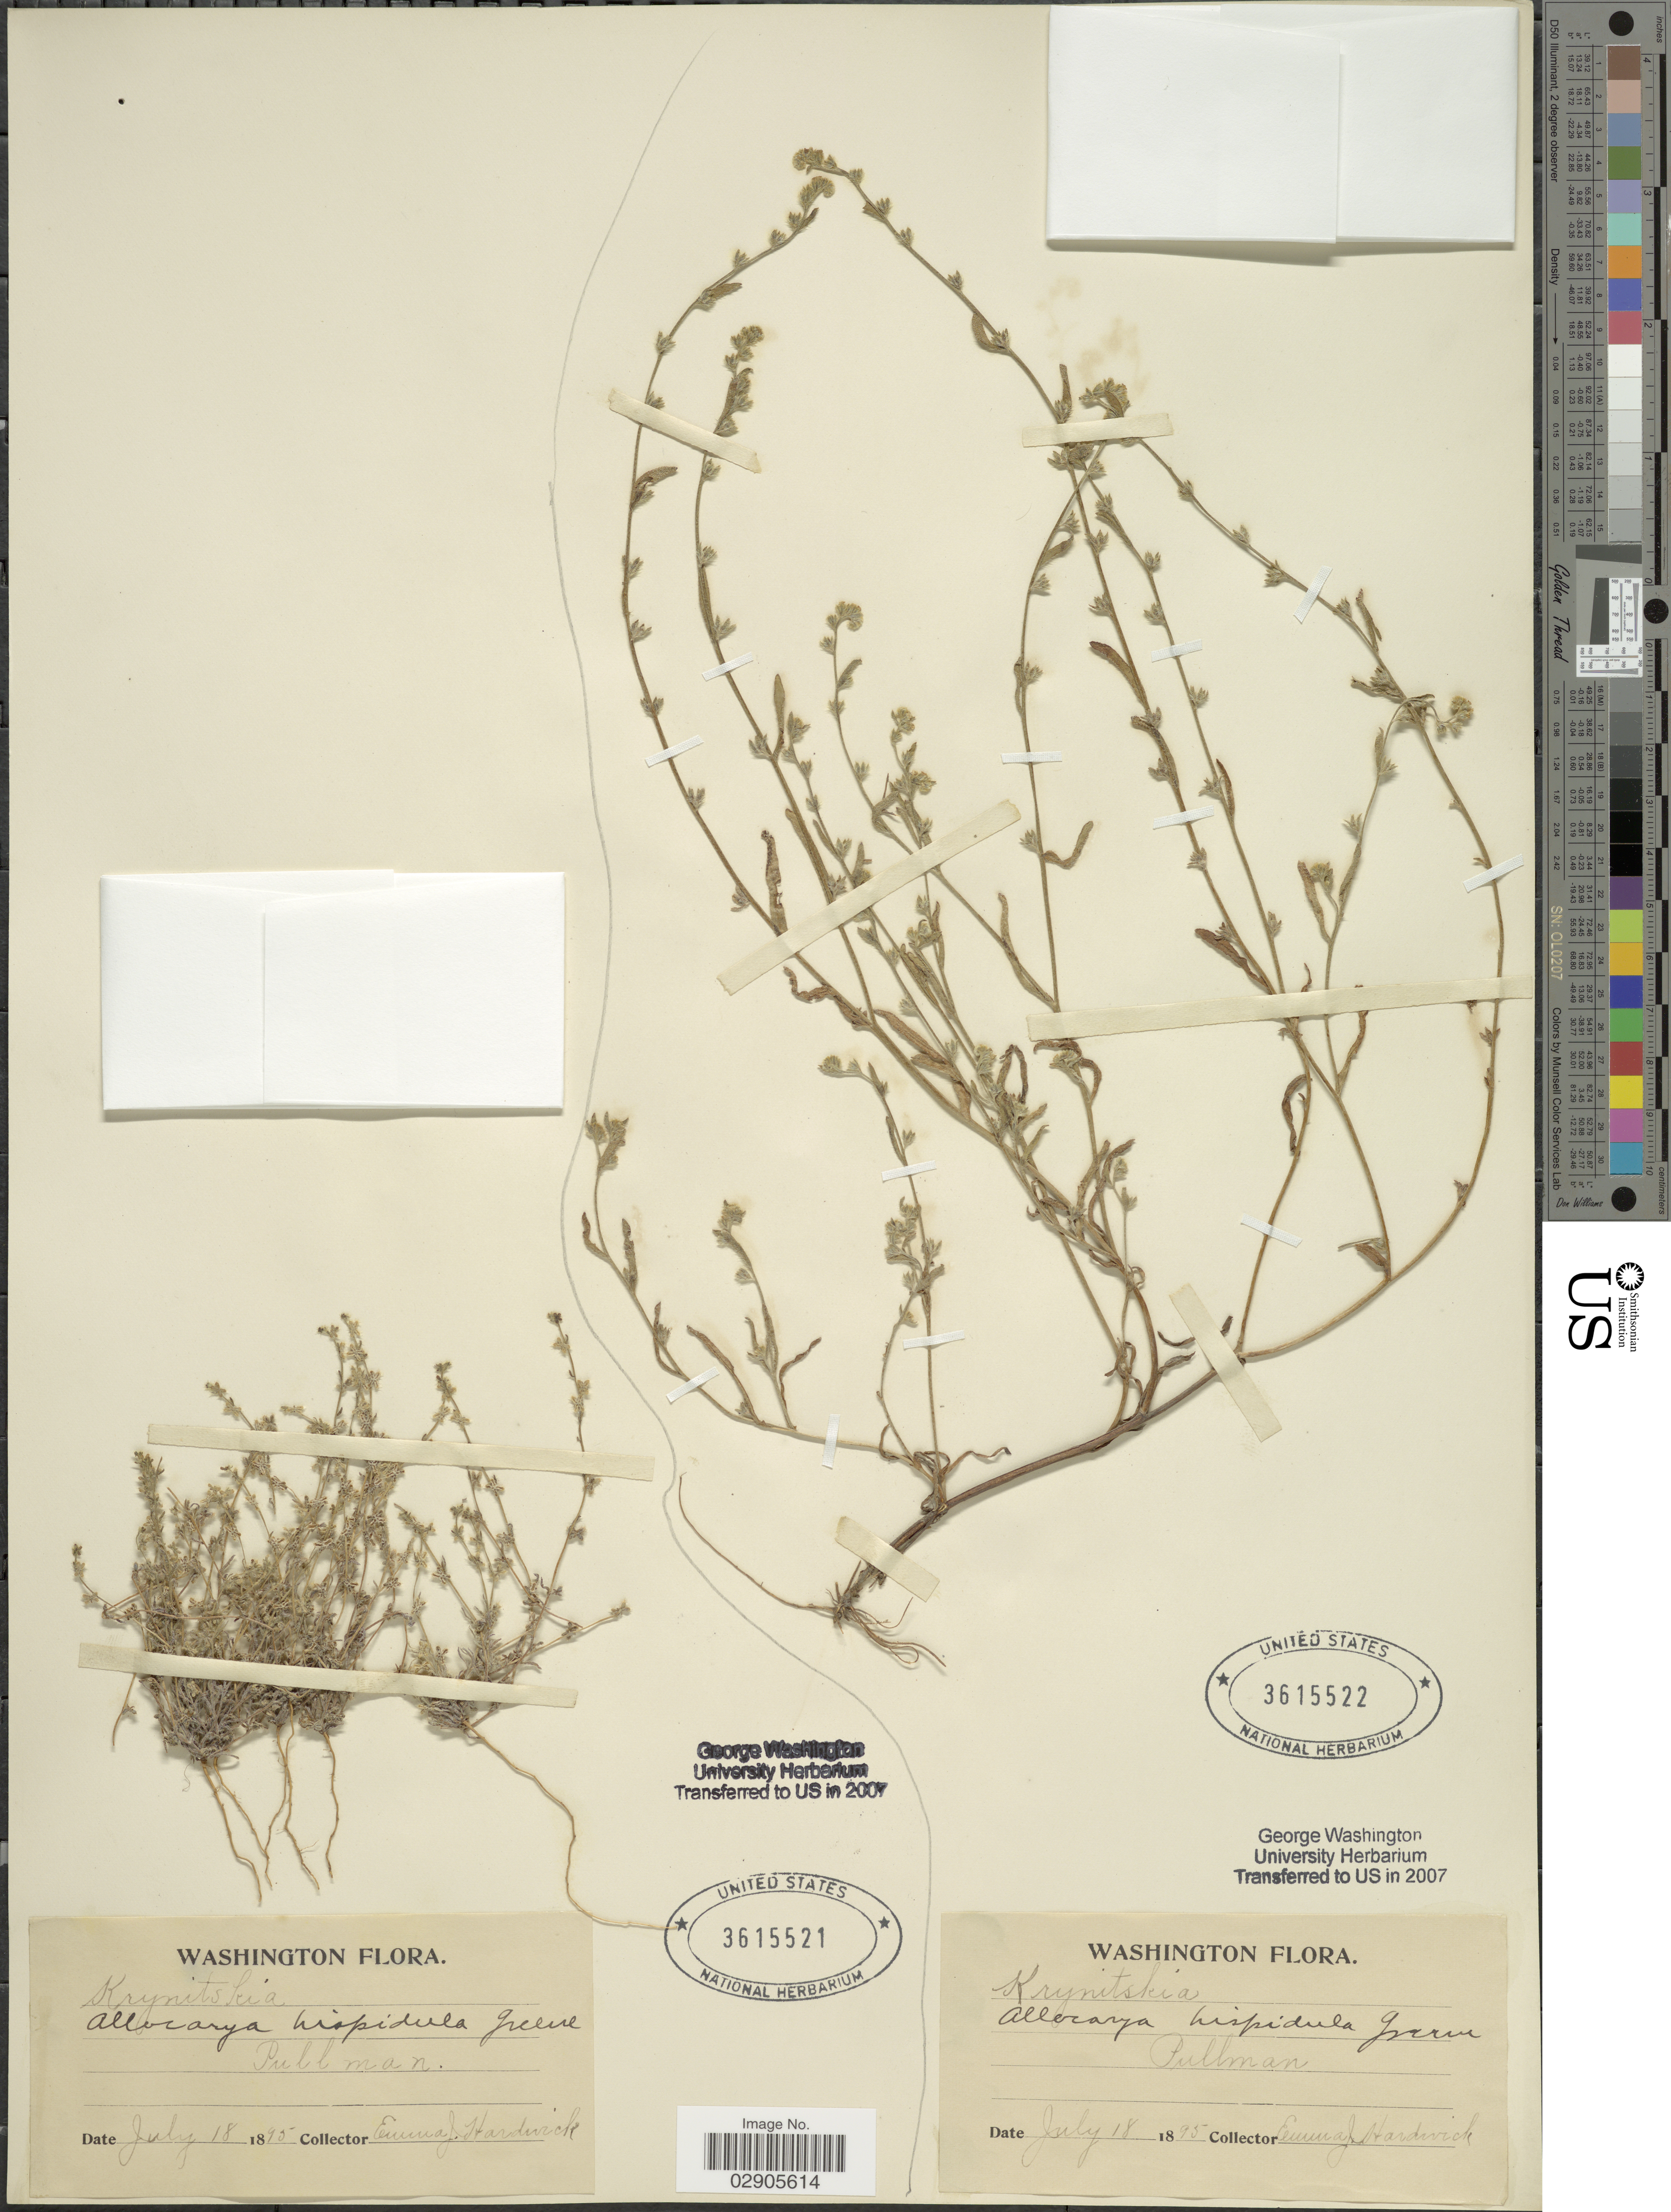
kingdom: Plantae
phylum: Tracheophyta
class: Magnoliopsida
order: Boraginales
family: Boraginaceae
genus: Plagiobothrys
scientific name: Plagiobothrys hispidulus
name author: (Greene) I.M. Johnst.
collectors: E. Hardwick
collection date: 1895-07-18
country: United States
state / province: Washington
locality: Pull man.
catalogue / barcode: US 3615521